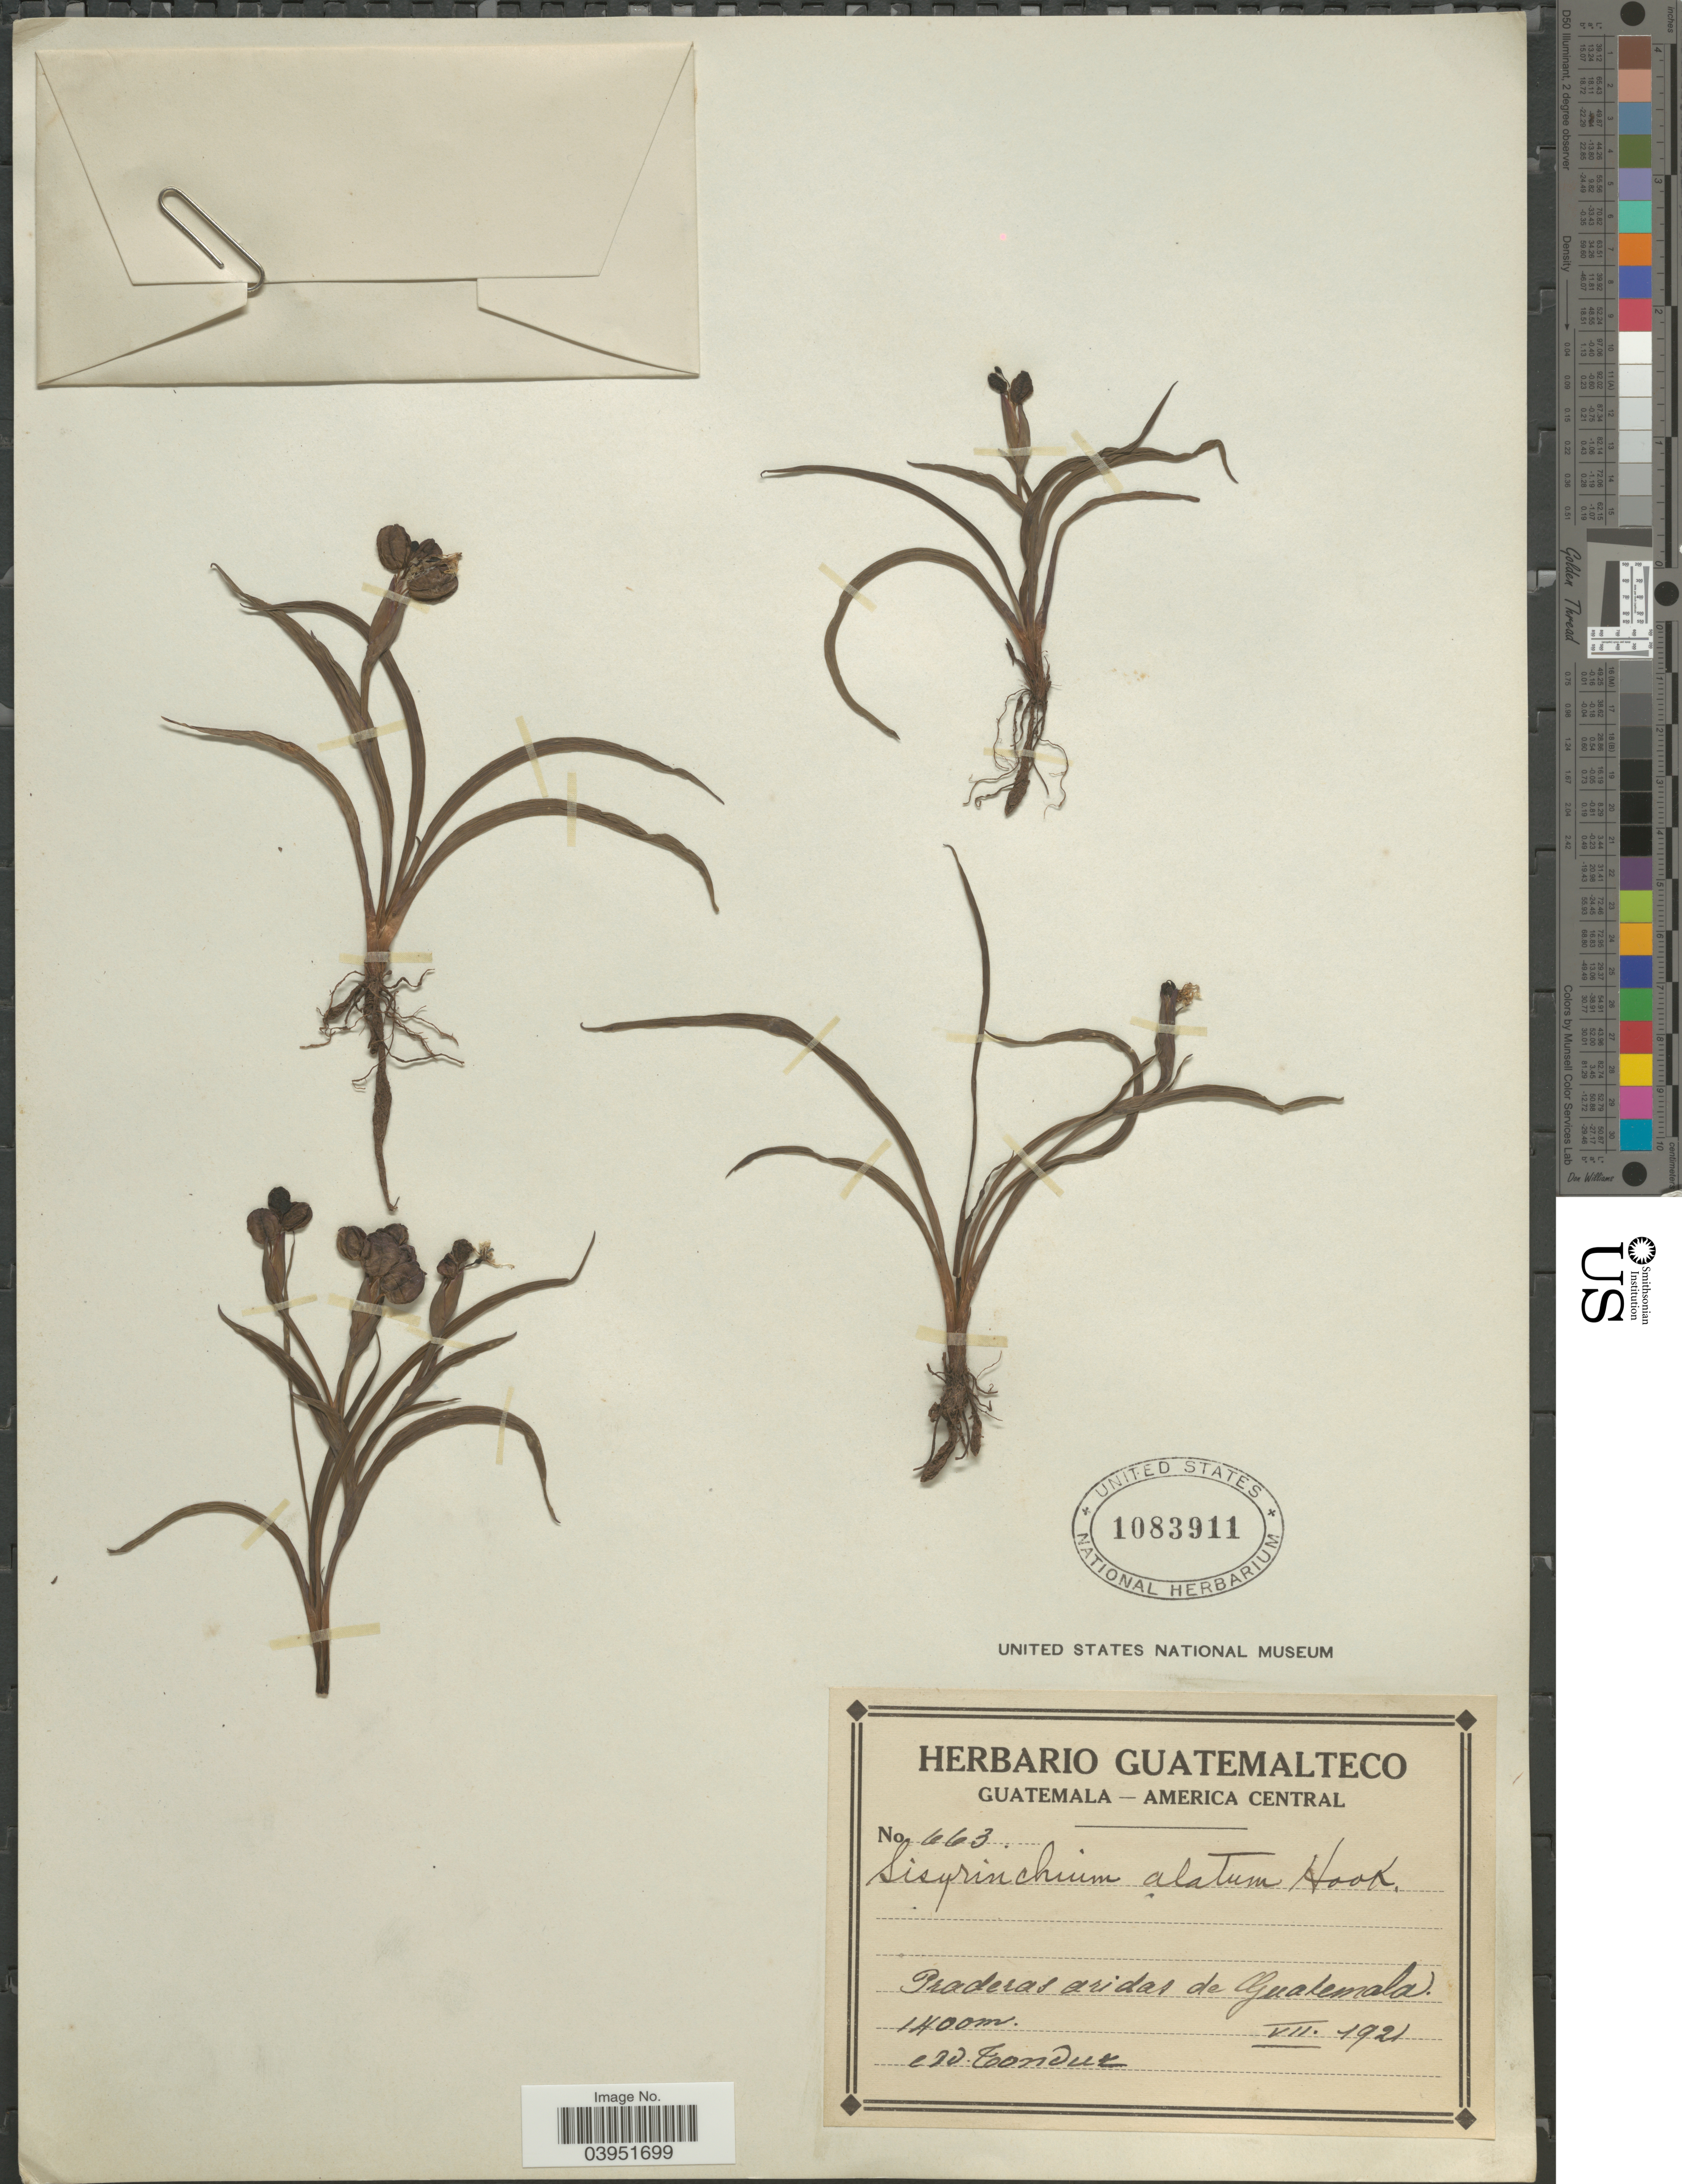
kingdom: Plantae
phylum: Tracheophyta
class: Liliopsida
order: Asparagales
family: Iridaceae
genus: Sisyrinchium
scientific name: Sisyrinchium alatum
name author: Hook.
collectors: A. Tonduz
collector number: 663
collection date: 1921-07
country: Guatemala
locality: Praderas aridas de Guatemala.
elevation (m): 1400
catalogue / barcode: US 1083911